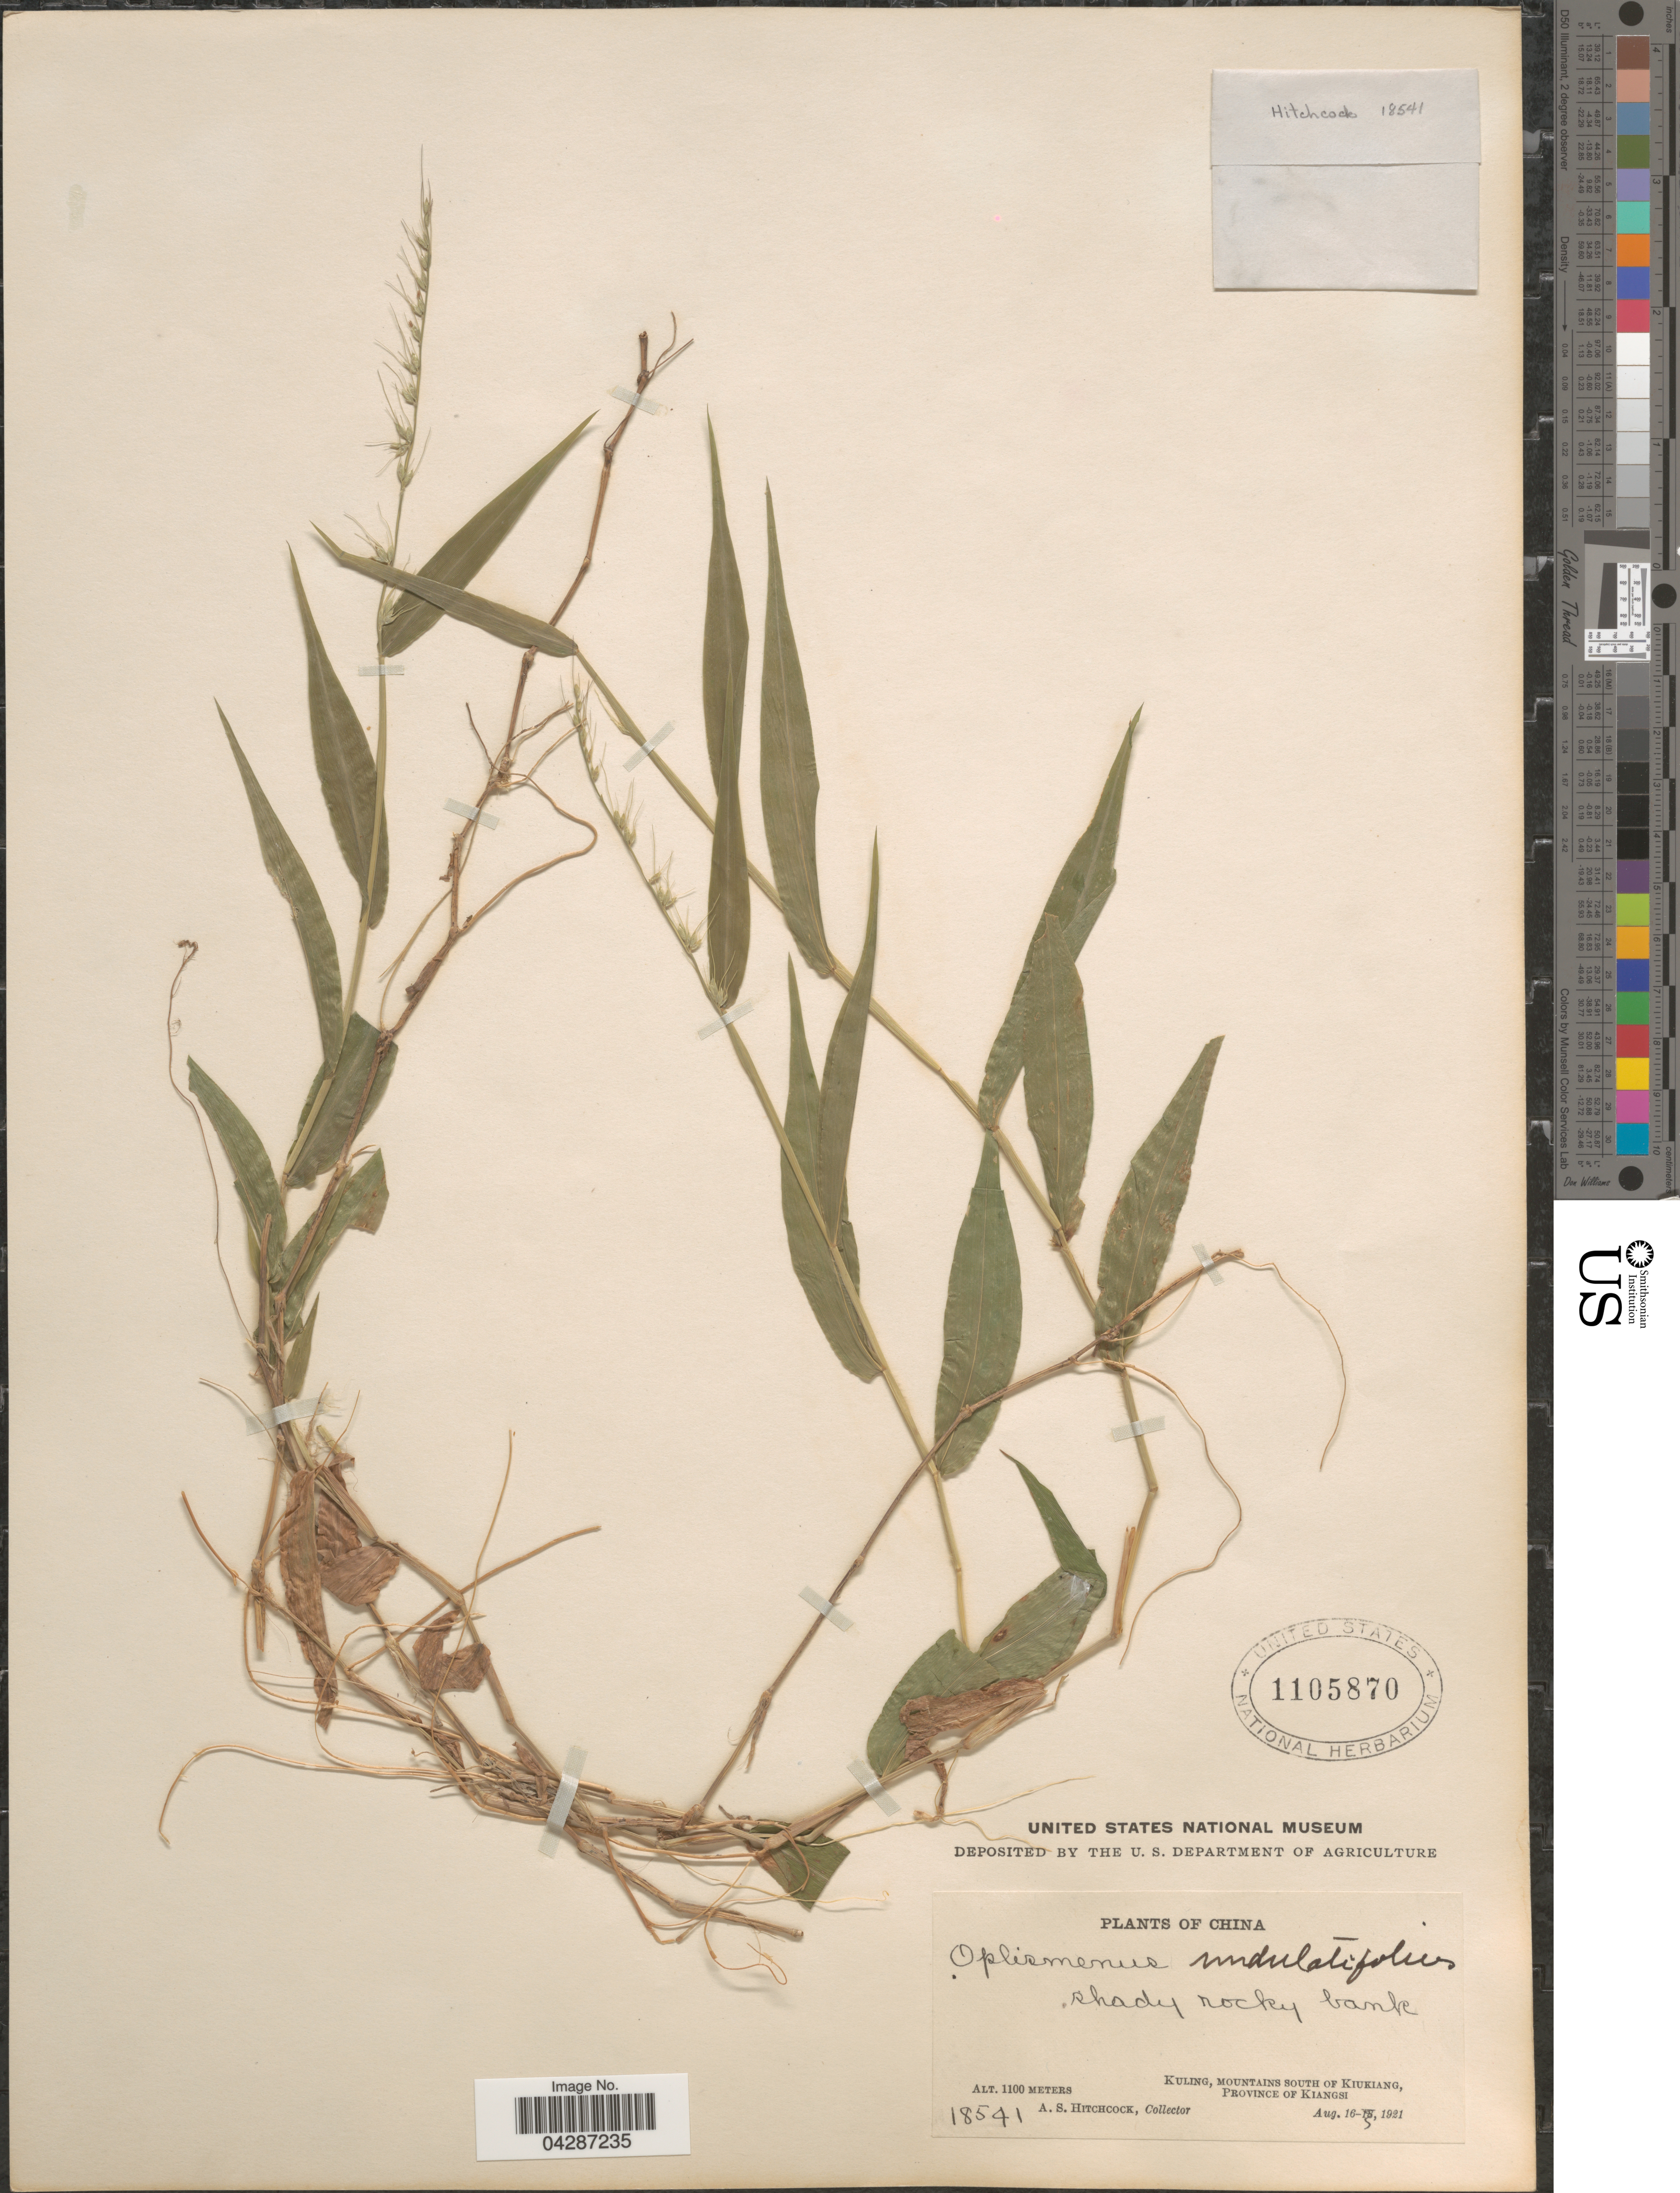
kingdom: Plantae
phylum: Tracheophyta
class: Liliopsida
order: Poales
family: Poaceae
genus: Oplismenus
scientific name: Oplismenus undulatifolius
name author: (Ard.) P. Beauv.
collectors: A. S. Hitchcock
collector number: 18541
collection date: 1921-08-16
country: China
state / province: Jiangxi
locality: Kuling, mountains south of Kiukiang, Province of Kiangsi.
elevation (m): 1100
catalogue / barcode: US 1105870